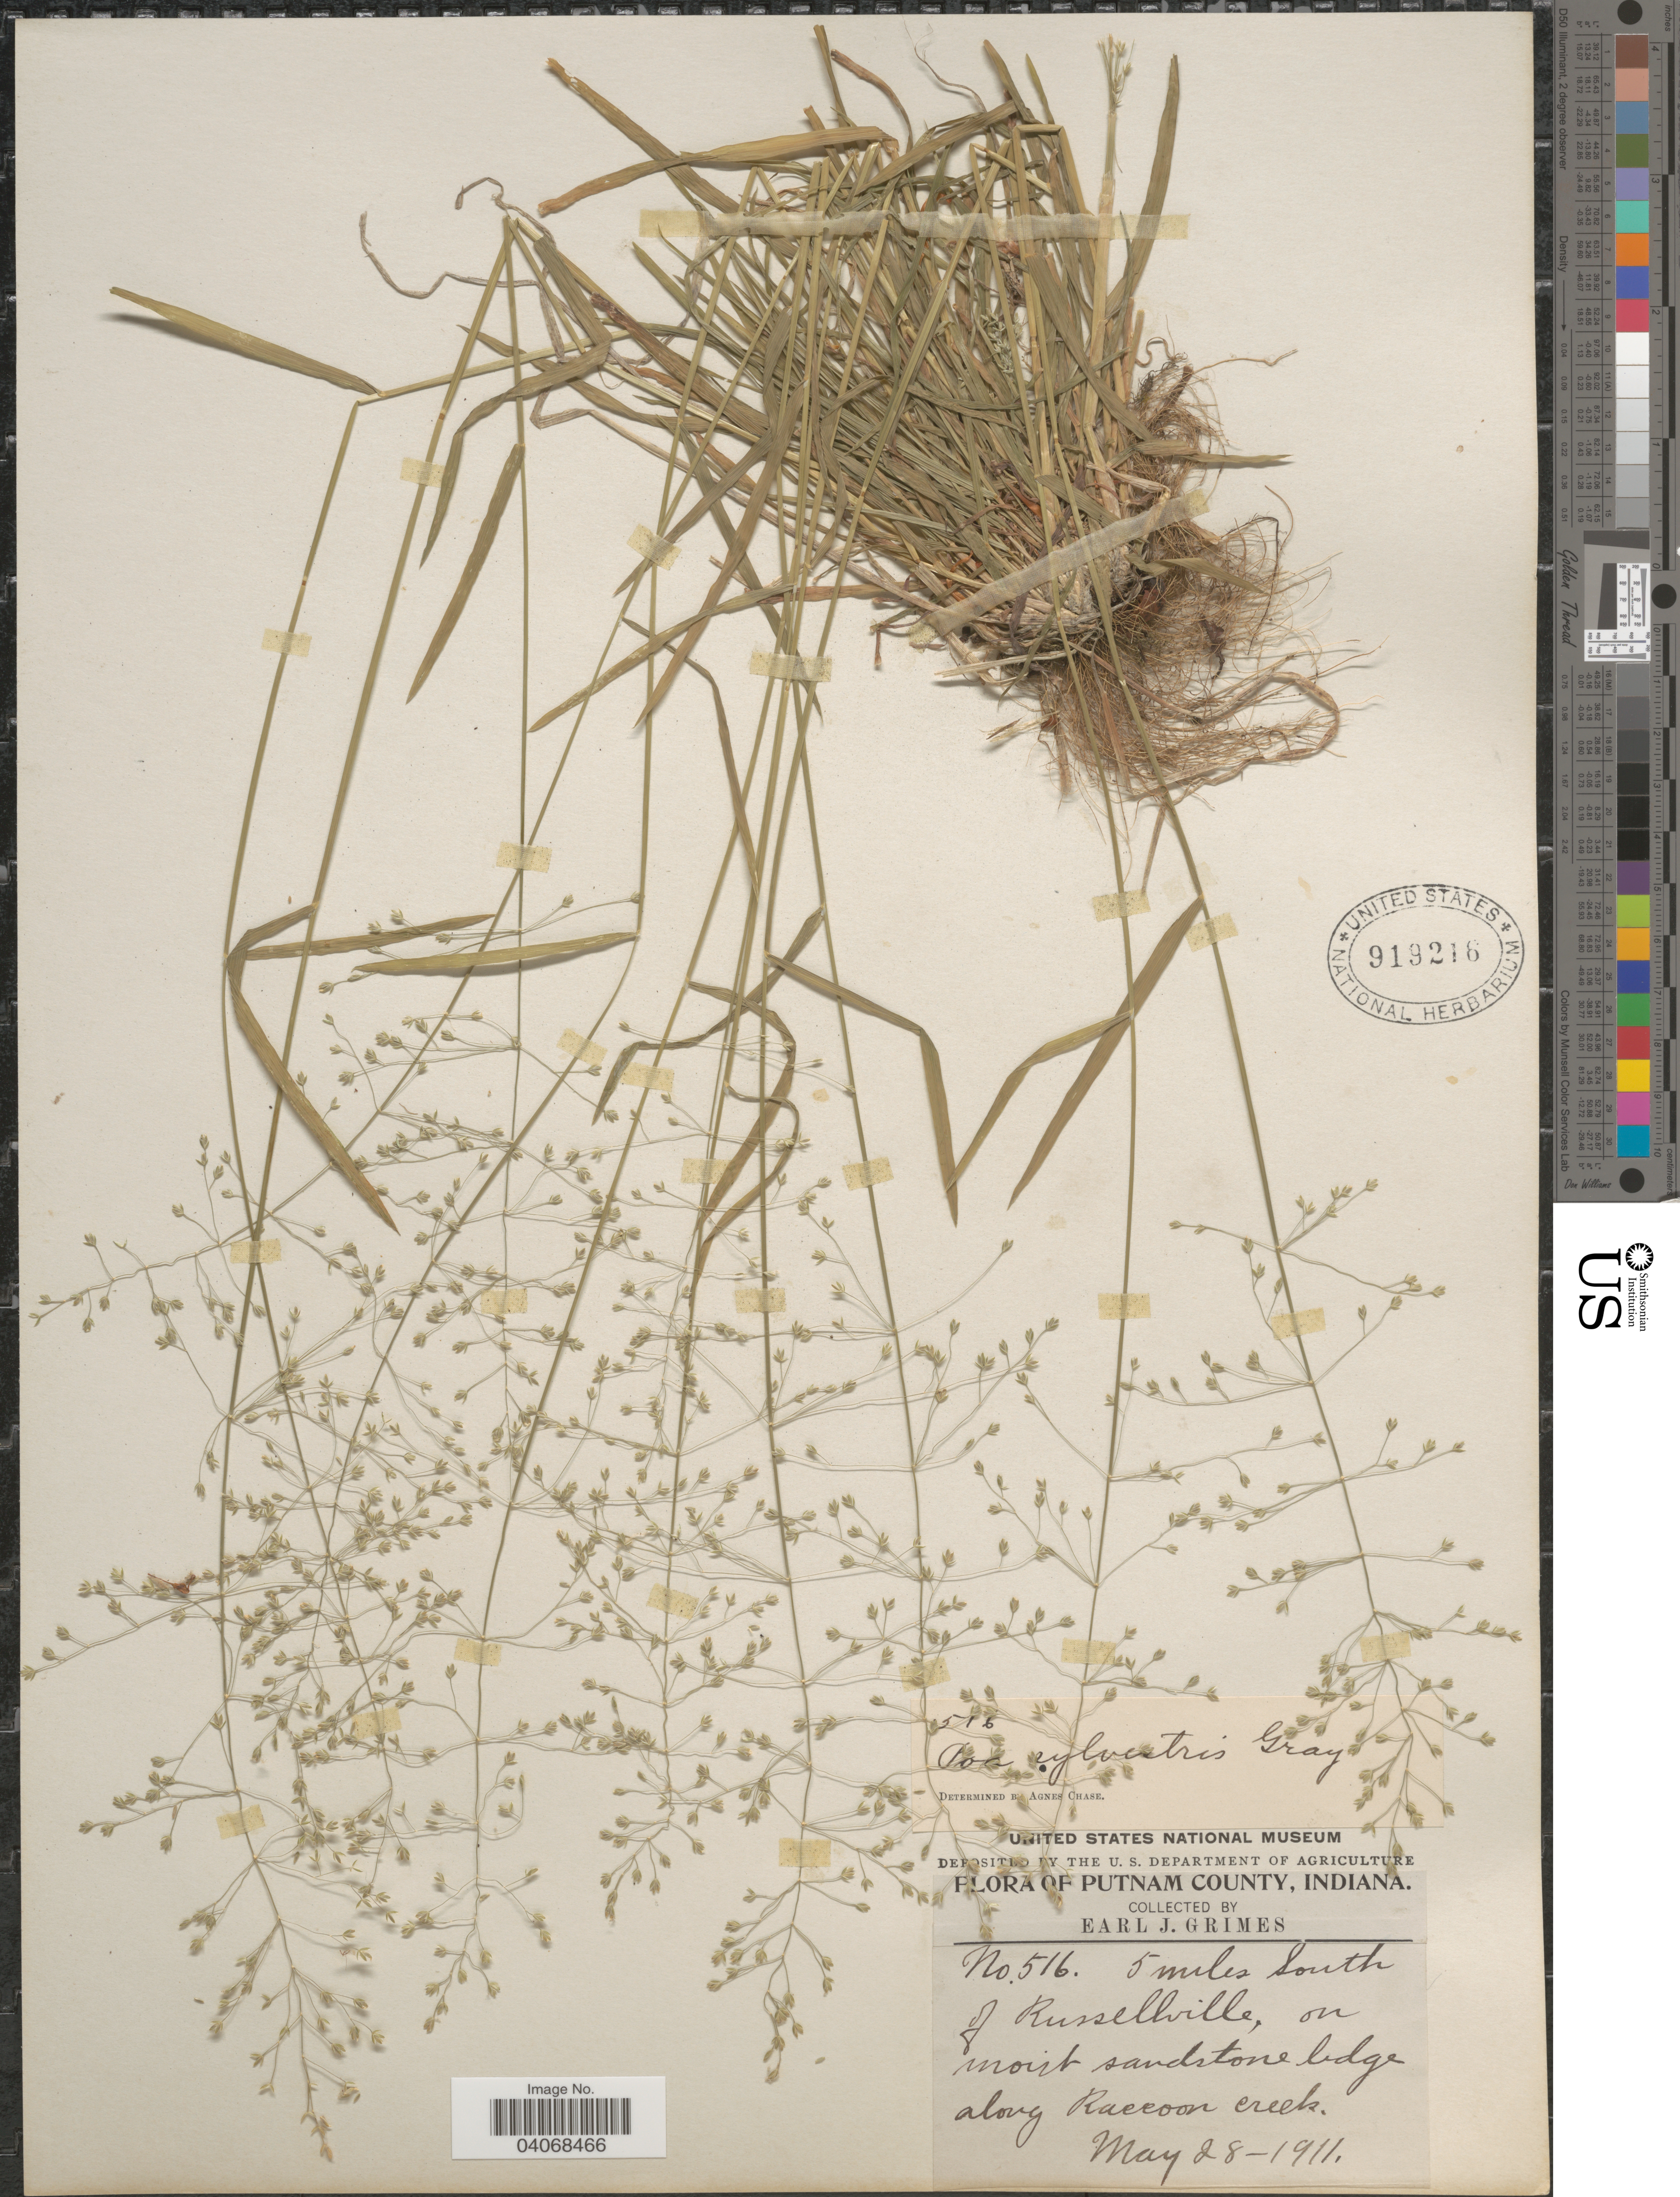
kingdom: Plantae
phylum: Tracheophyta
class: Liliopsida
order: Poales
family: Poaceae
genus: Poa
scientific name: Poa sylvestris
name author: A. Gray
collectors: E. J. Grimes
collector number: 516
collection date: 1911-05-28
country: United States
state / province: Indiana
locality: Putnam County. 5 miles South of Russellville, on moist sandstone ledge along Raccoon Creek.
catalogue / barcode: US 919216